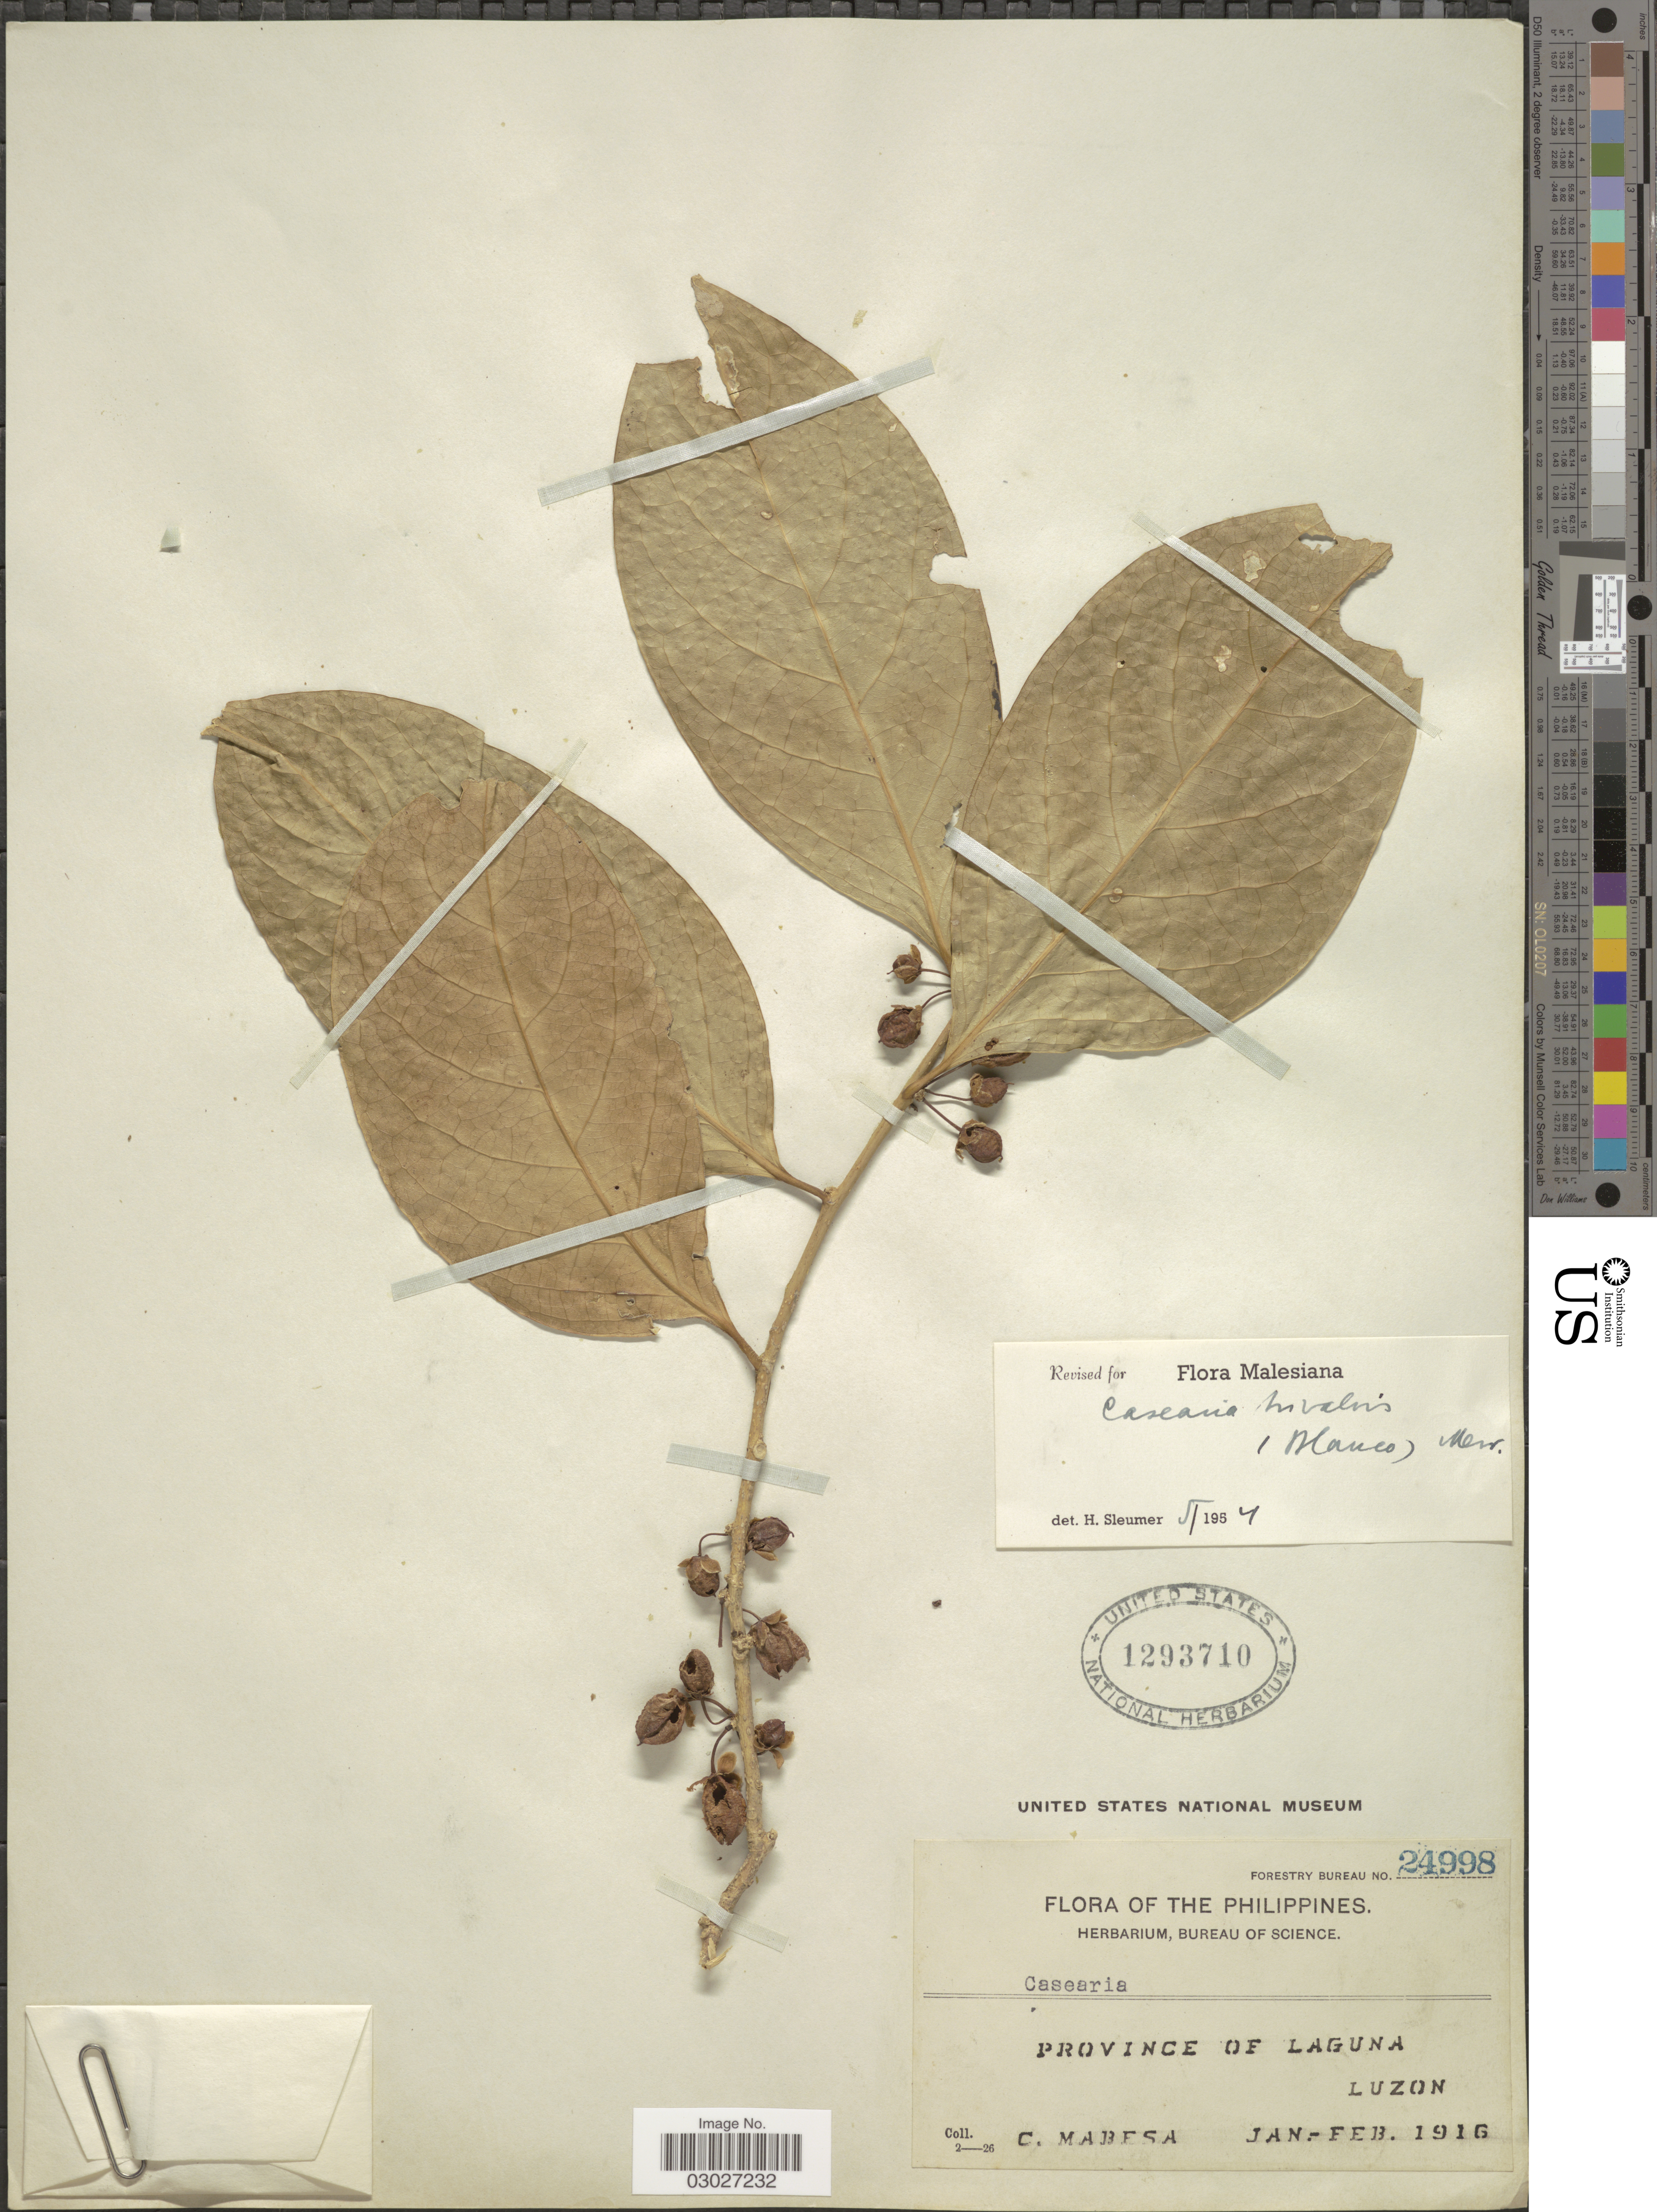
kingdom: Plantae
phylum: Tracheophyta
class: Magnoliopsida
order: Malpighiales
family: Salicaceae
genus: Casearia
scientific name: Casearia trivalvis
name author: (Blanco) Merr.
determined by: Sleumer, H. O.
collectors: C. Mabesa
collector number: Forestry Bureau 24998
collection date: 1916-01/1916-02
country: Philippines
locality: Province of Laguna, Luzon.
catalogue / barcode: US 1293710